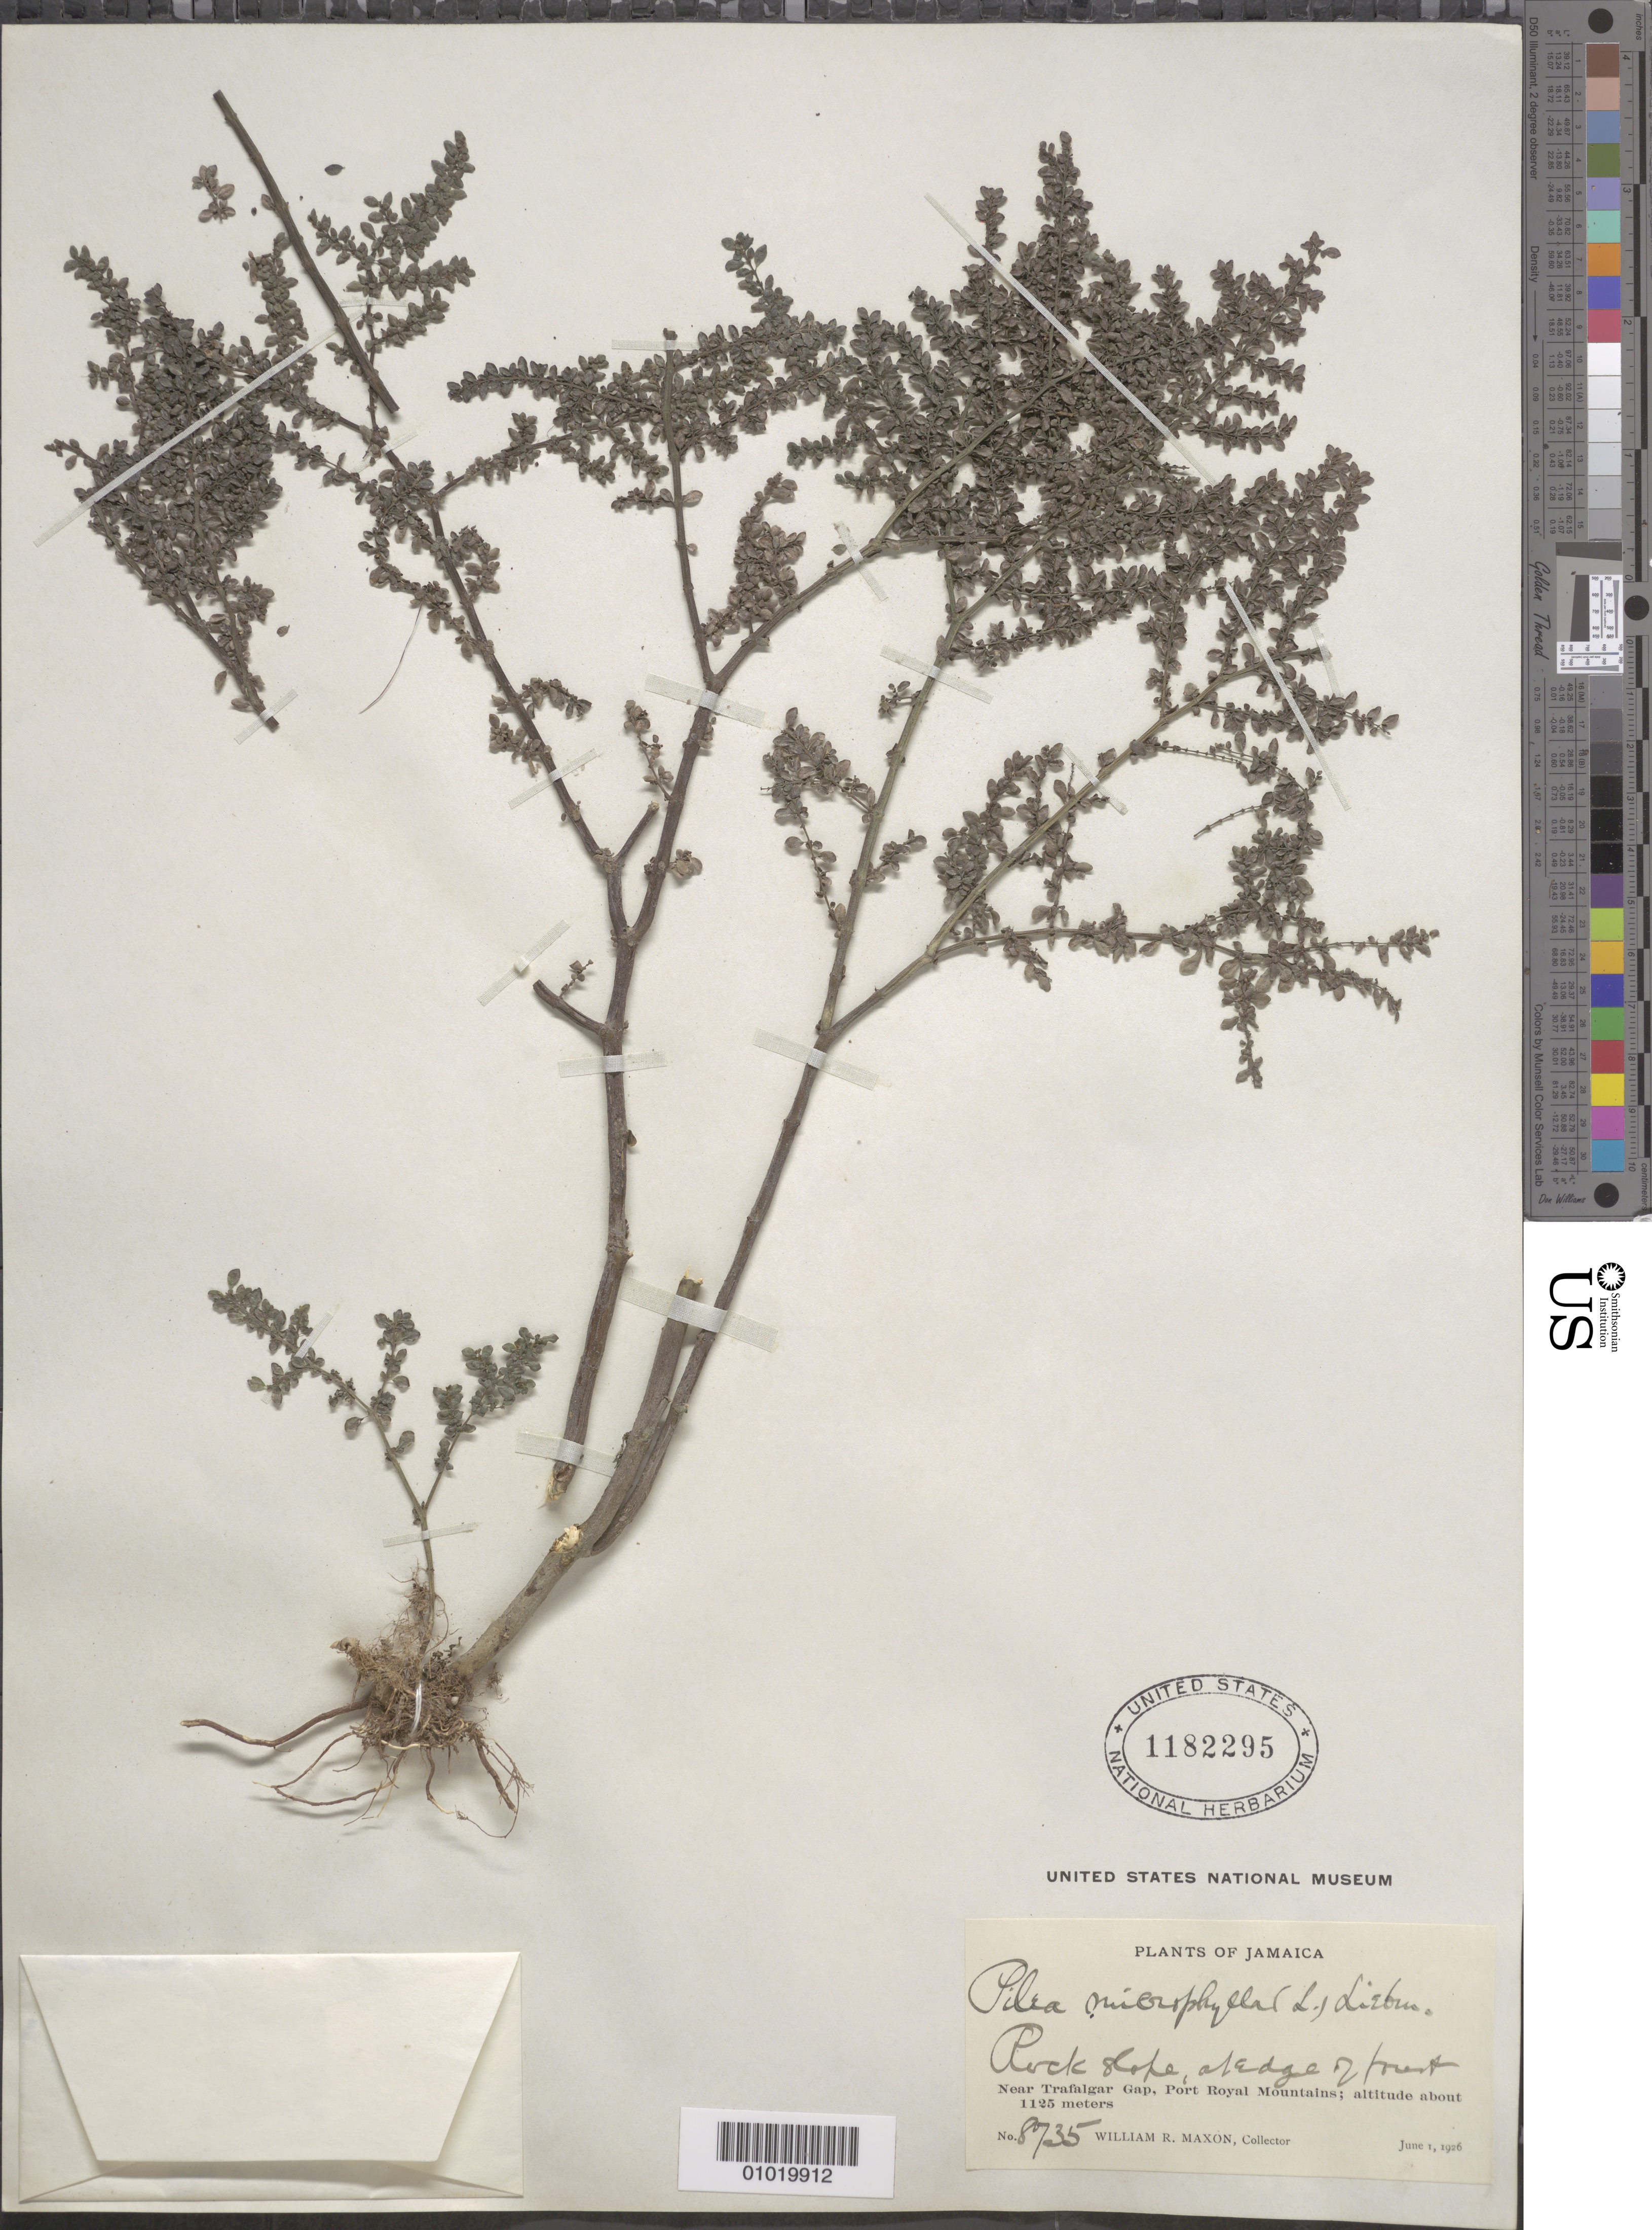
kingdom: Plantae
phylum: Tracheophyta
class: Magnoliopsida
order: Rosales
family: Urticaceae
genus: Pilea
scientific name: Pilea microphylla var. microphylla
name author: (L.) Liebm.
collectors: W. R. Maxon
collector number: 8735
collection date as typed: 01 Jun 1926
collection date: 1926-06-01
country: Jamaica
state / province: Portland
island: Jamaica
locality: Near Trafalgar Gap, Port Royal Mountains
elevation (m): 1125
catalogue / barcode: US 1182295